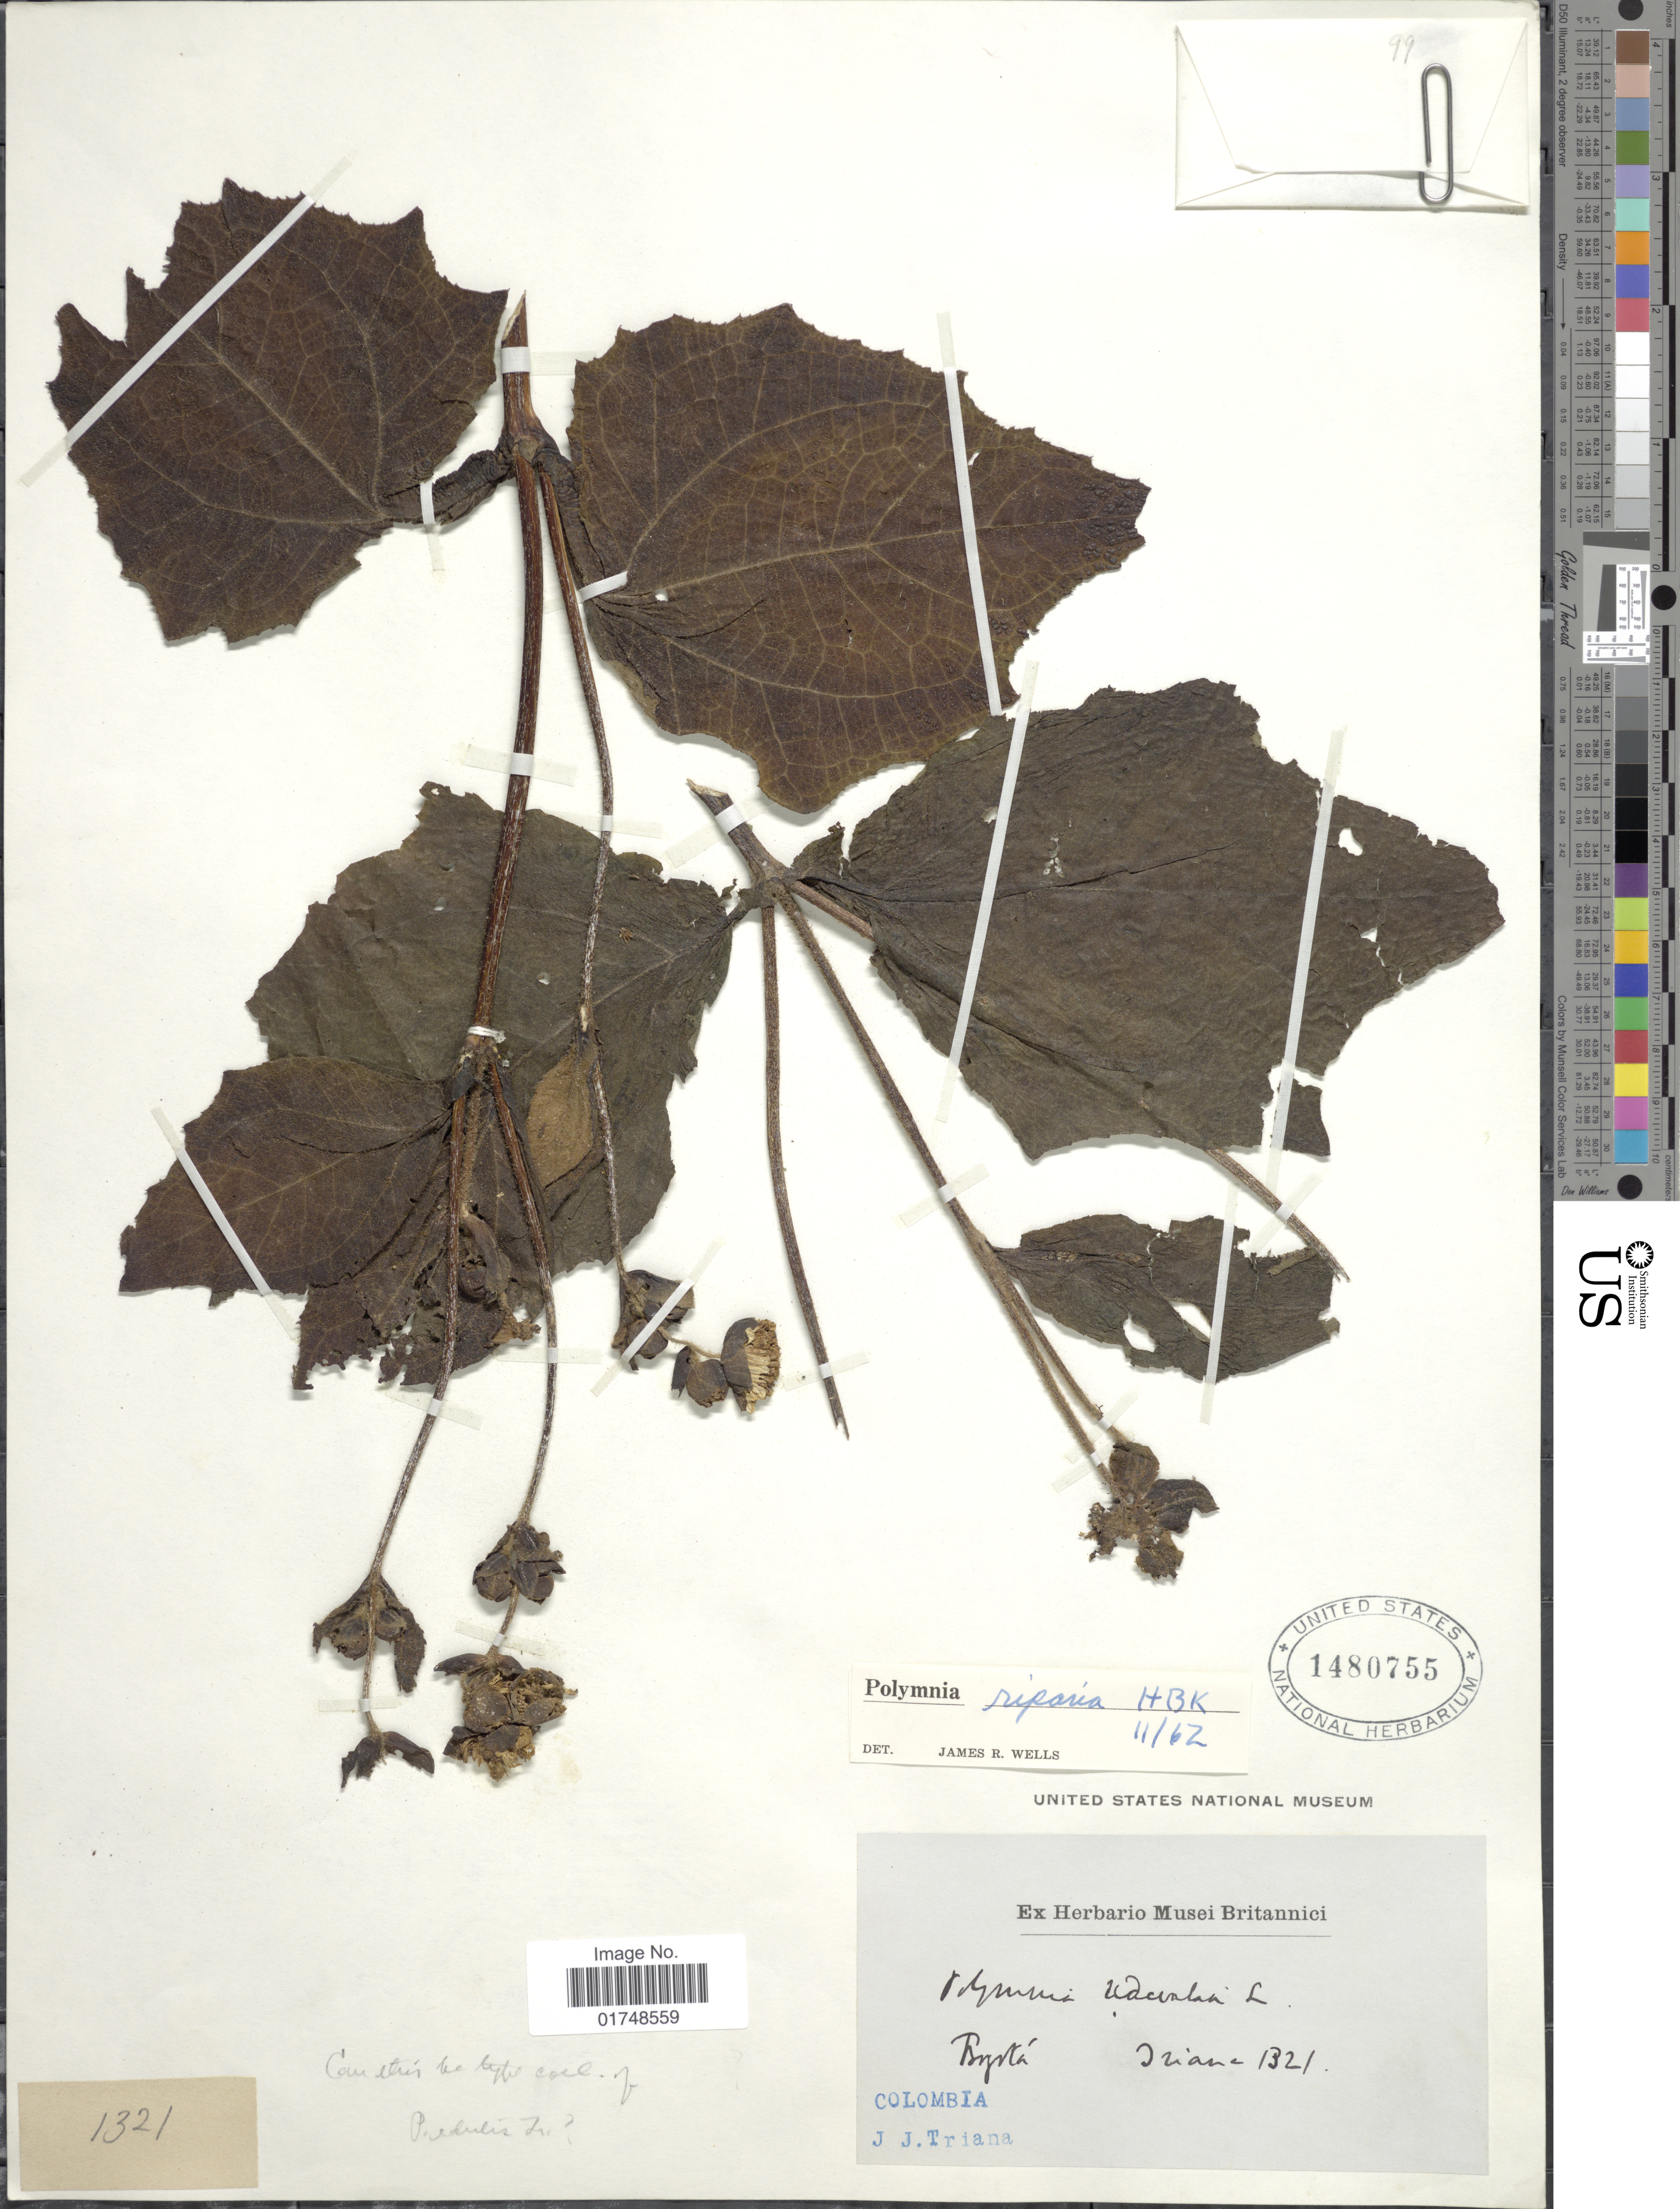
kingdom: Plantae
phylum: Tracheophyta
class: Magnoliopsida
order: Asterales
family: Asteraceae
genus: Smallanthus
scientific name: Smallanthus riparius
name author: (Kunth) H. Rob.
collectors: J. J. Triana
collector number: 1321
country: Colombia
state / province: Bogota D.C.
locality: Bogota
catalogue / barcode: US 1480755